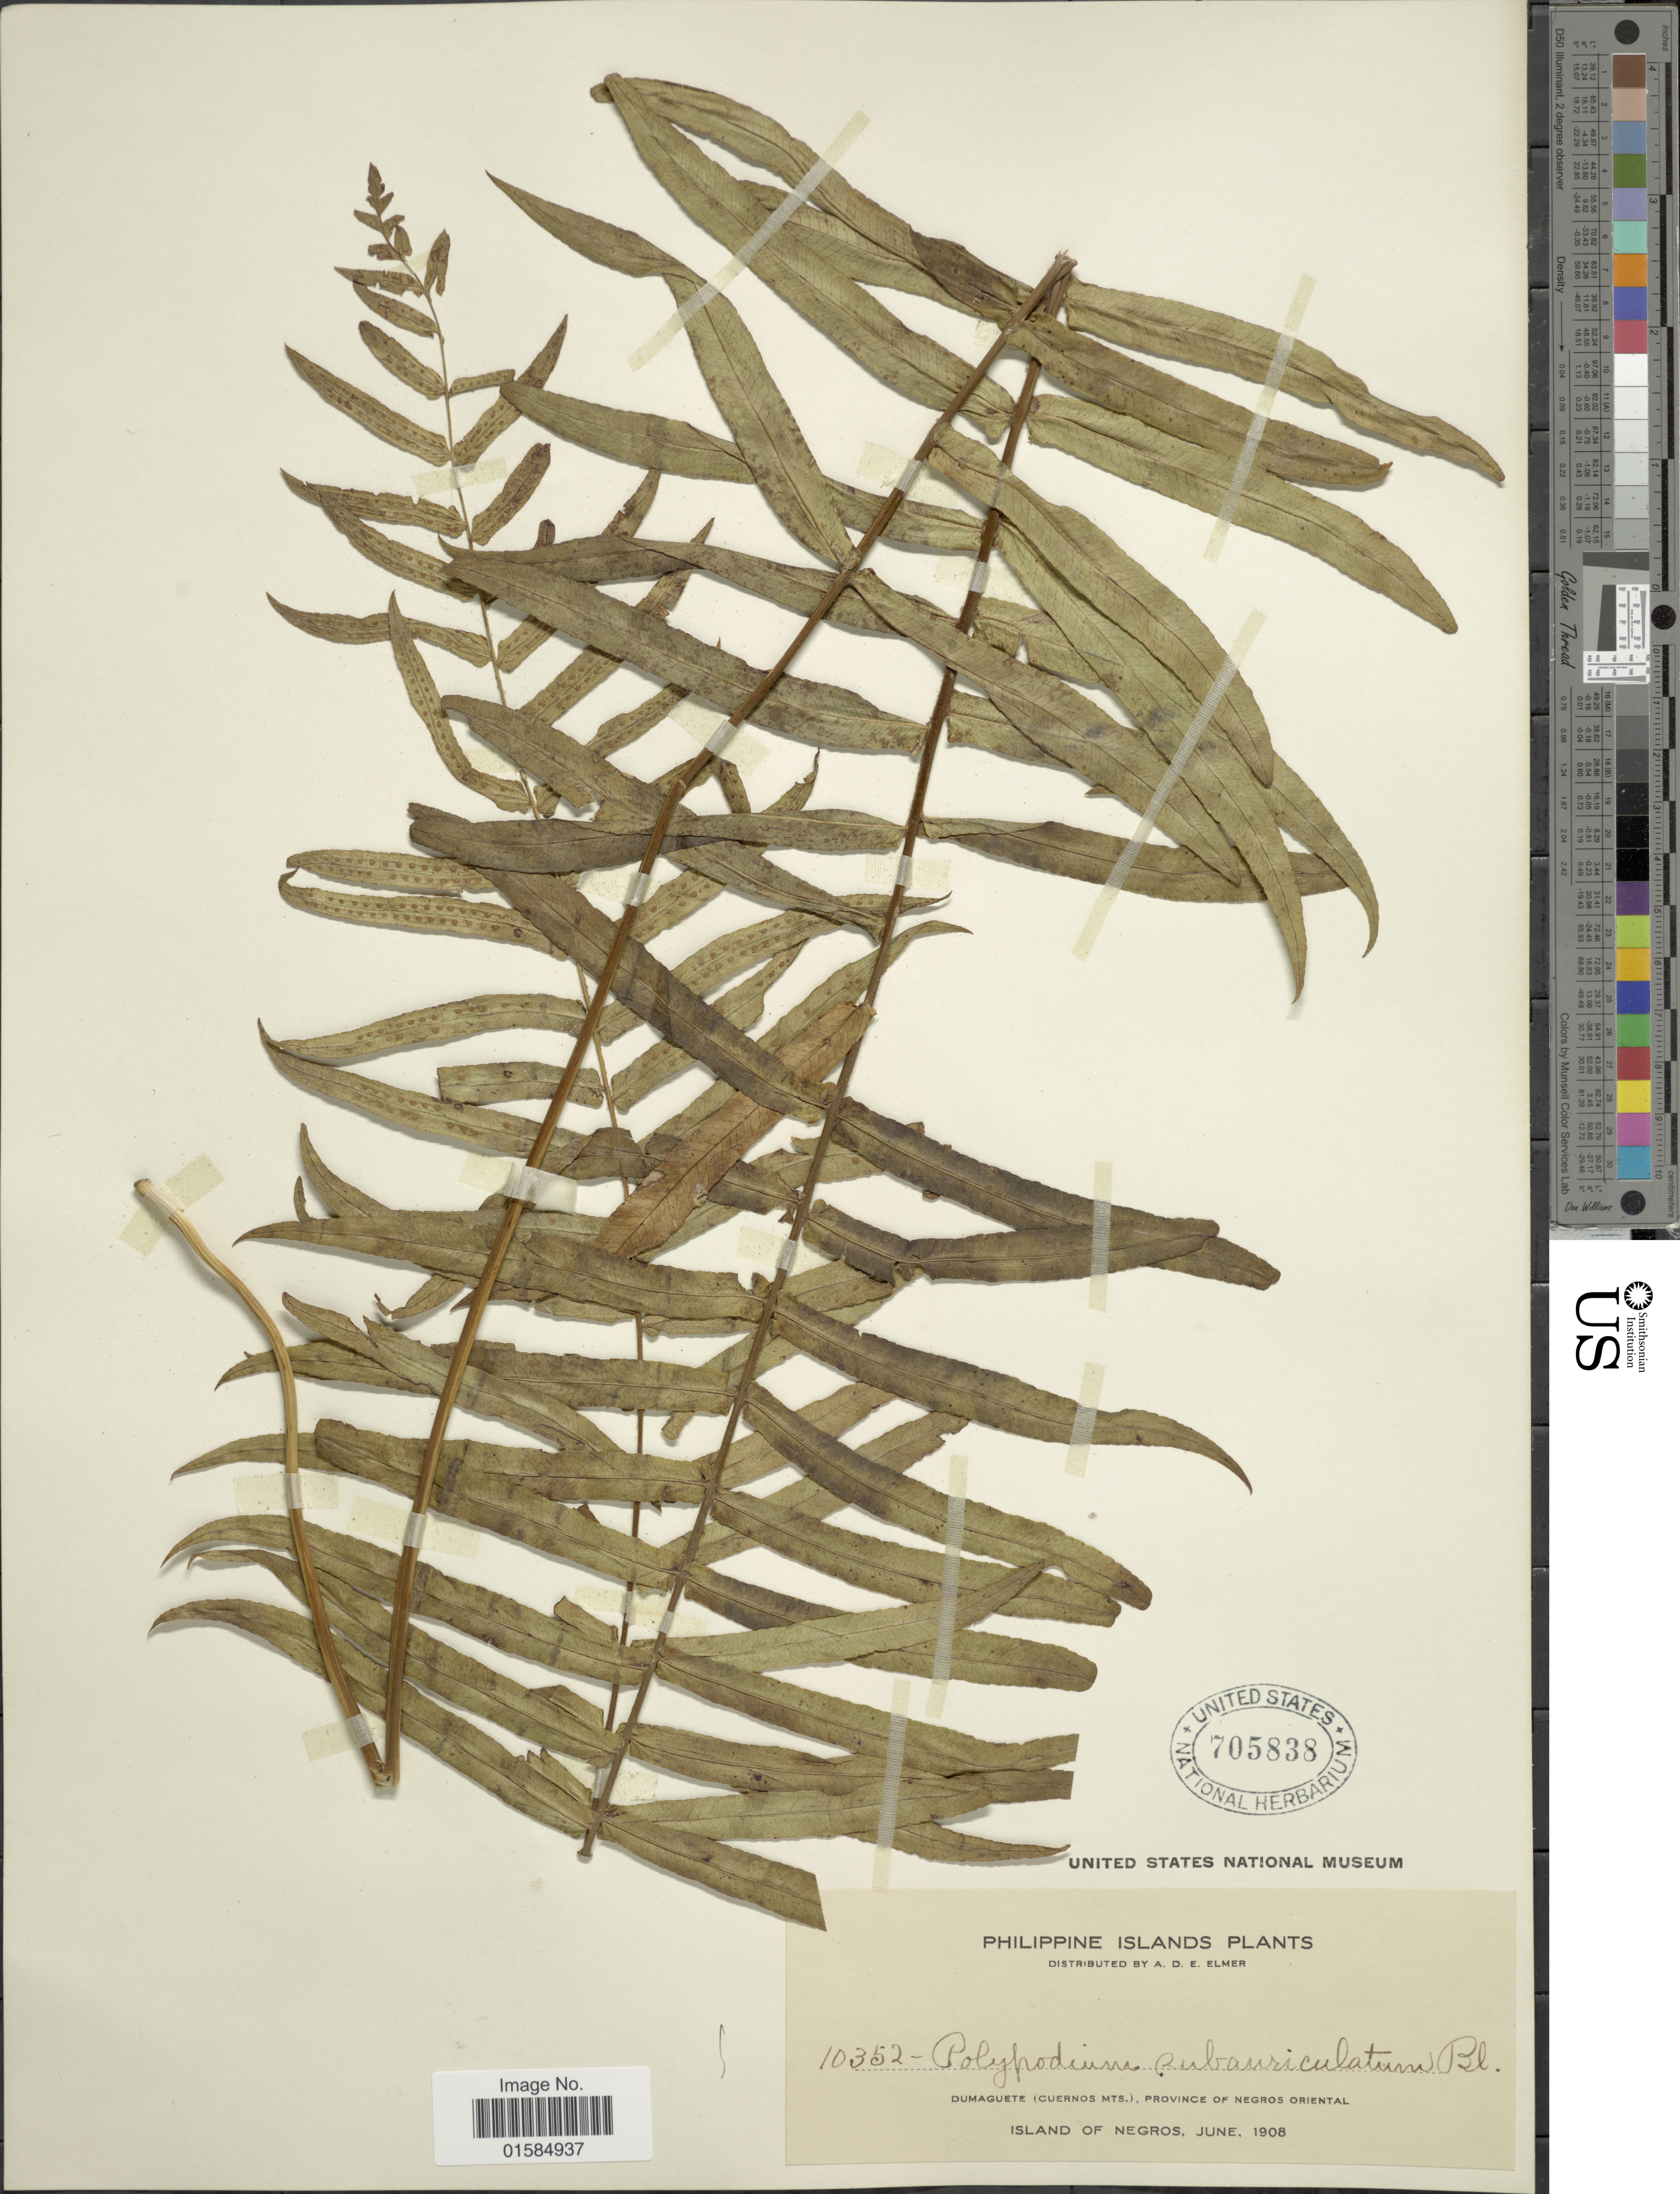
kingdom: Plantae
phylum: Tracheophyta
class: Polypodiopsida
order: Polypodiales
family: Polypodiaceae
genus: Goniophlebium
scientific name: Goniophlebium subauriculatum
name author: (Blume) C. Presl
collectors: A. D. E. Elmer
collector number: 10352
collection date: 1908-06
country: Philippines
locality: Philippine Islands, Dumaguete (Cuernos Mts.), Province of Negros oriental, Island of Negros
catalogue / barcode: US 705838